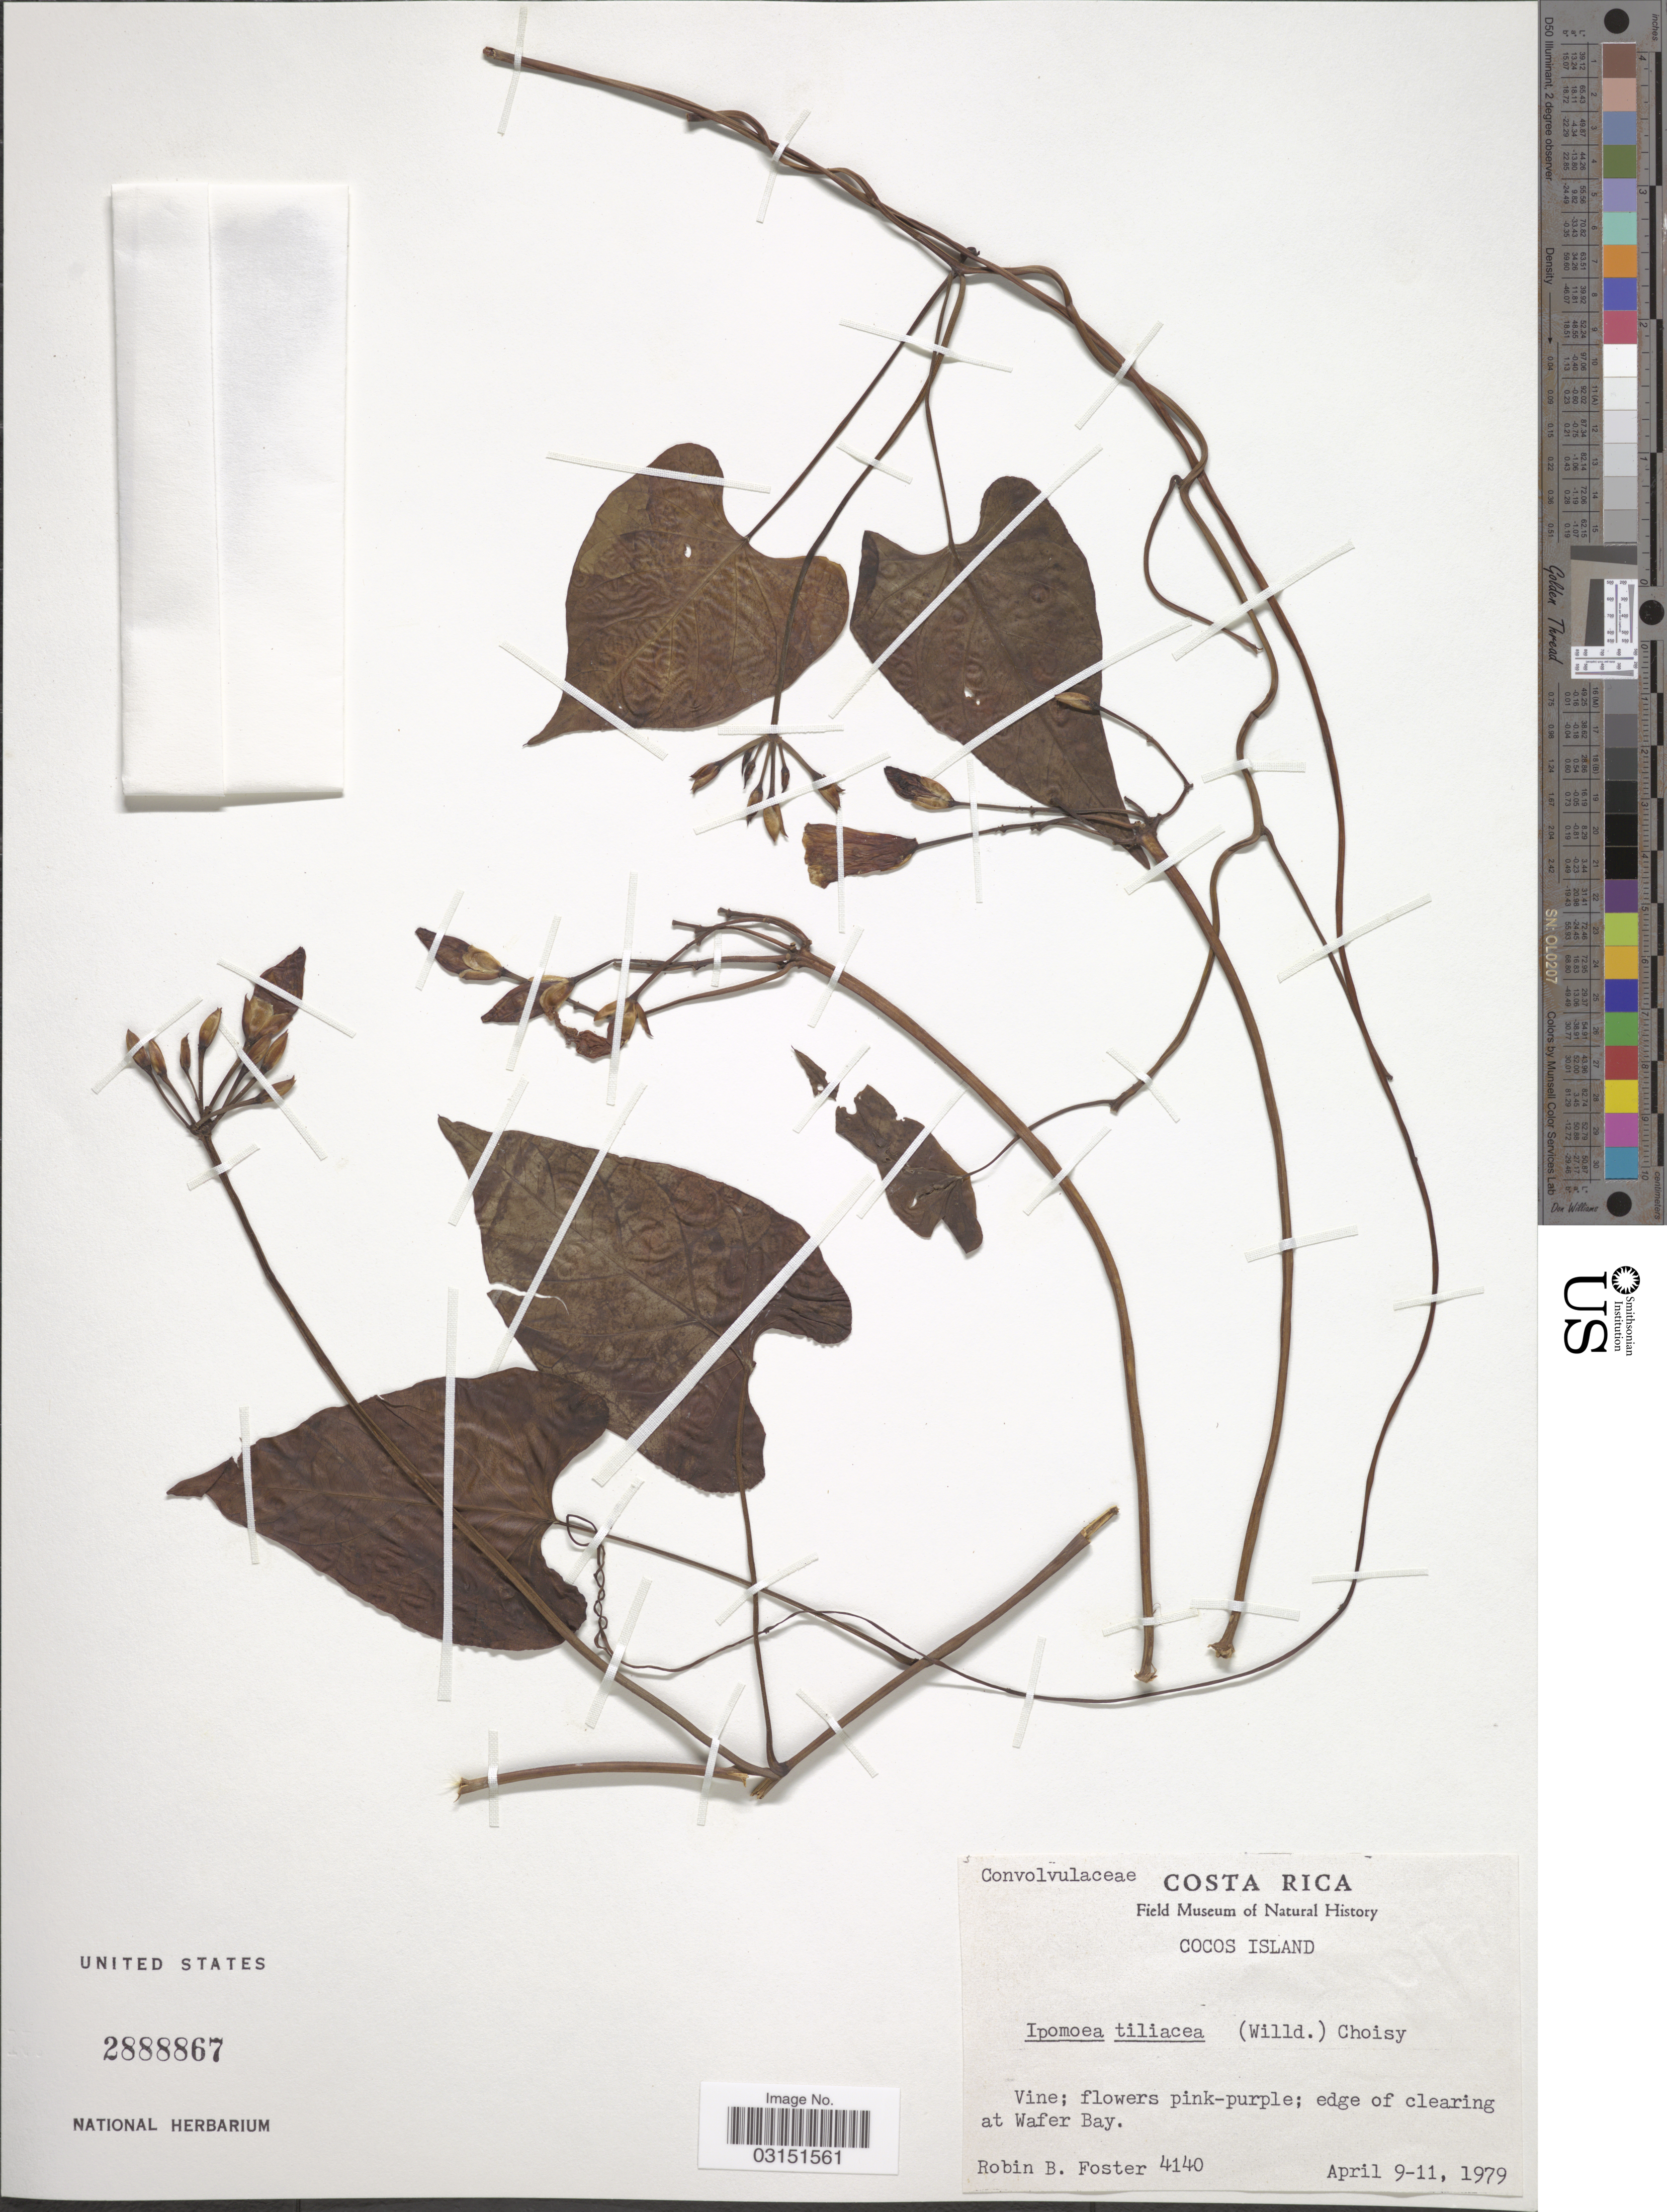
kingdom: Plantae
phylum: Tracheophyta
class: Magnoliopsida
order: Solanales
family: Convolvulaceae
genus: Ipomoea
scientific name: Ipomoea tiliacea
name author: (Willd.) Choisy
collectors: R. B. Foster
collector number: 4140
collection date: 1979-04-09/1979-04-11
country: Costa Rica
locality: Cocos Island. Edge of clearing at Wafer Bay.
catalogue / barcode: US 2888867